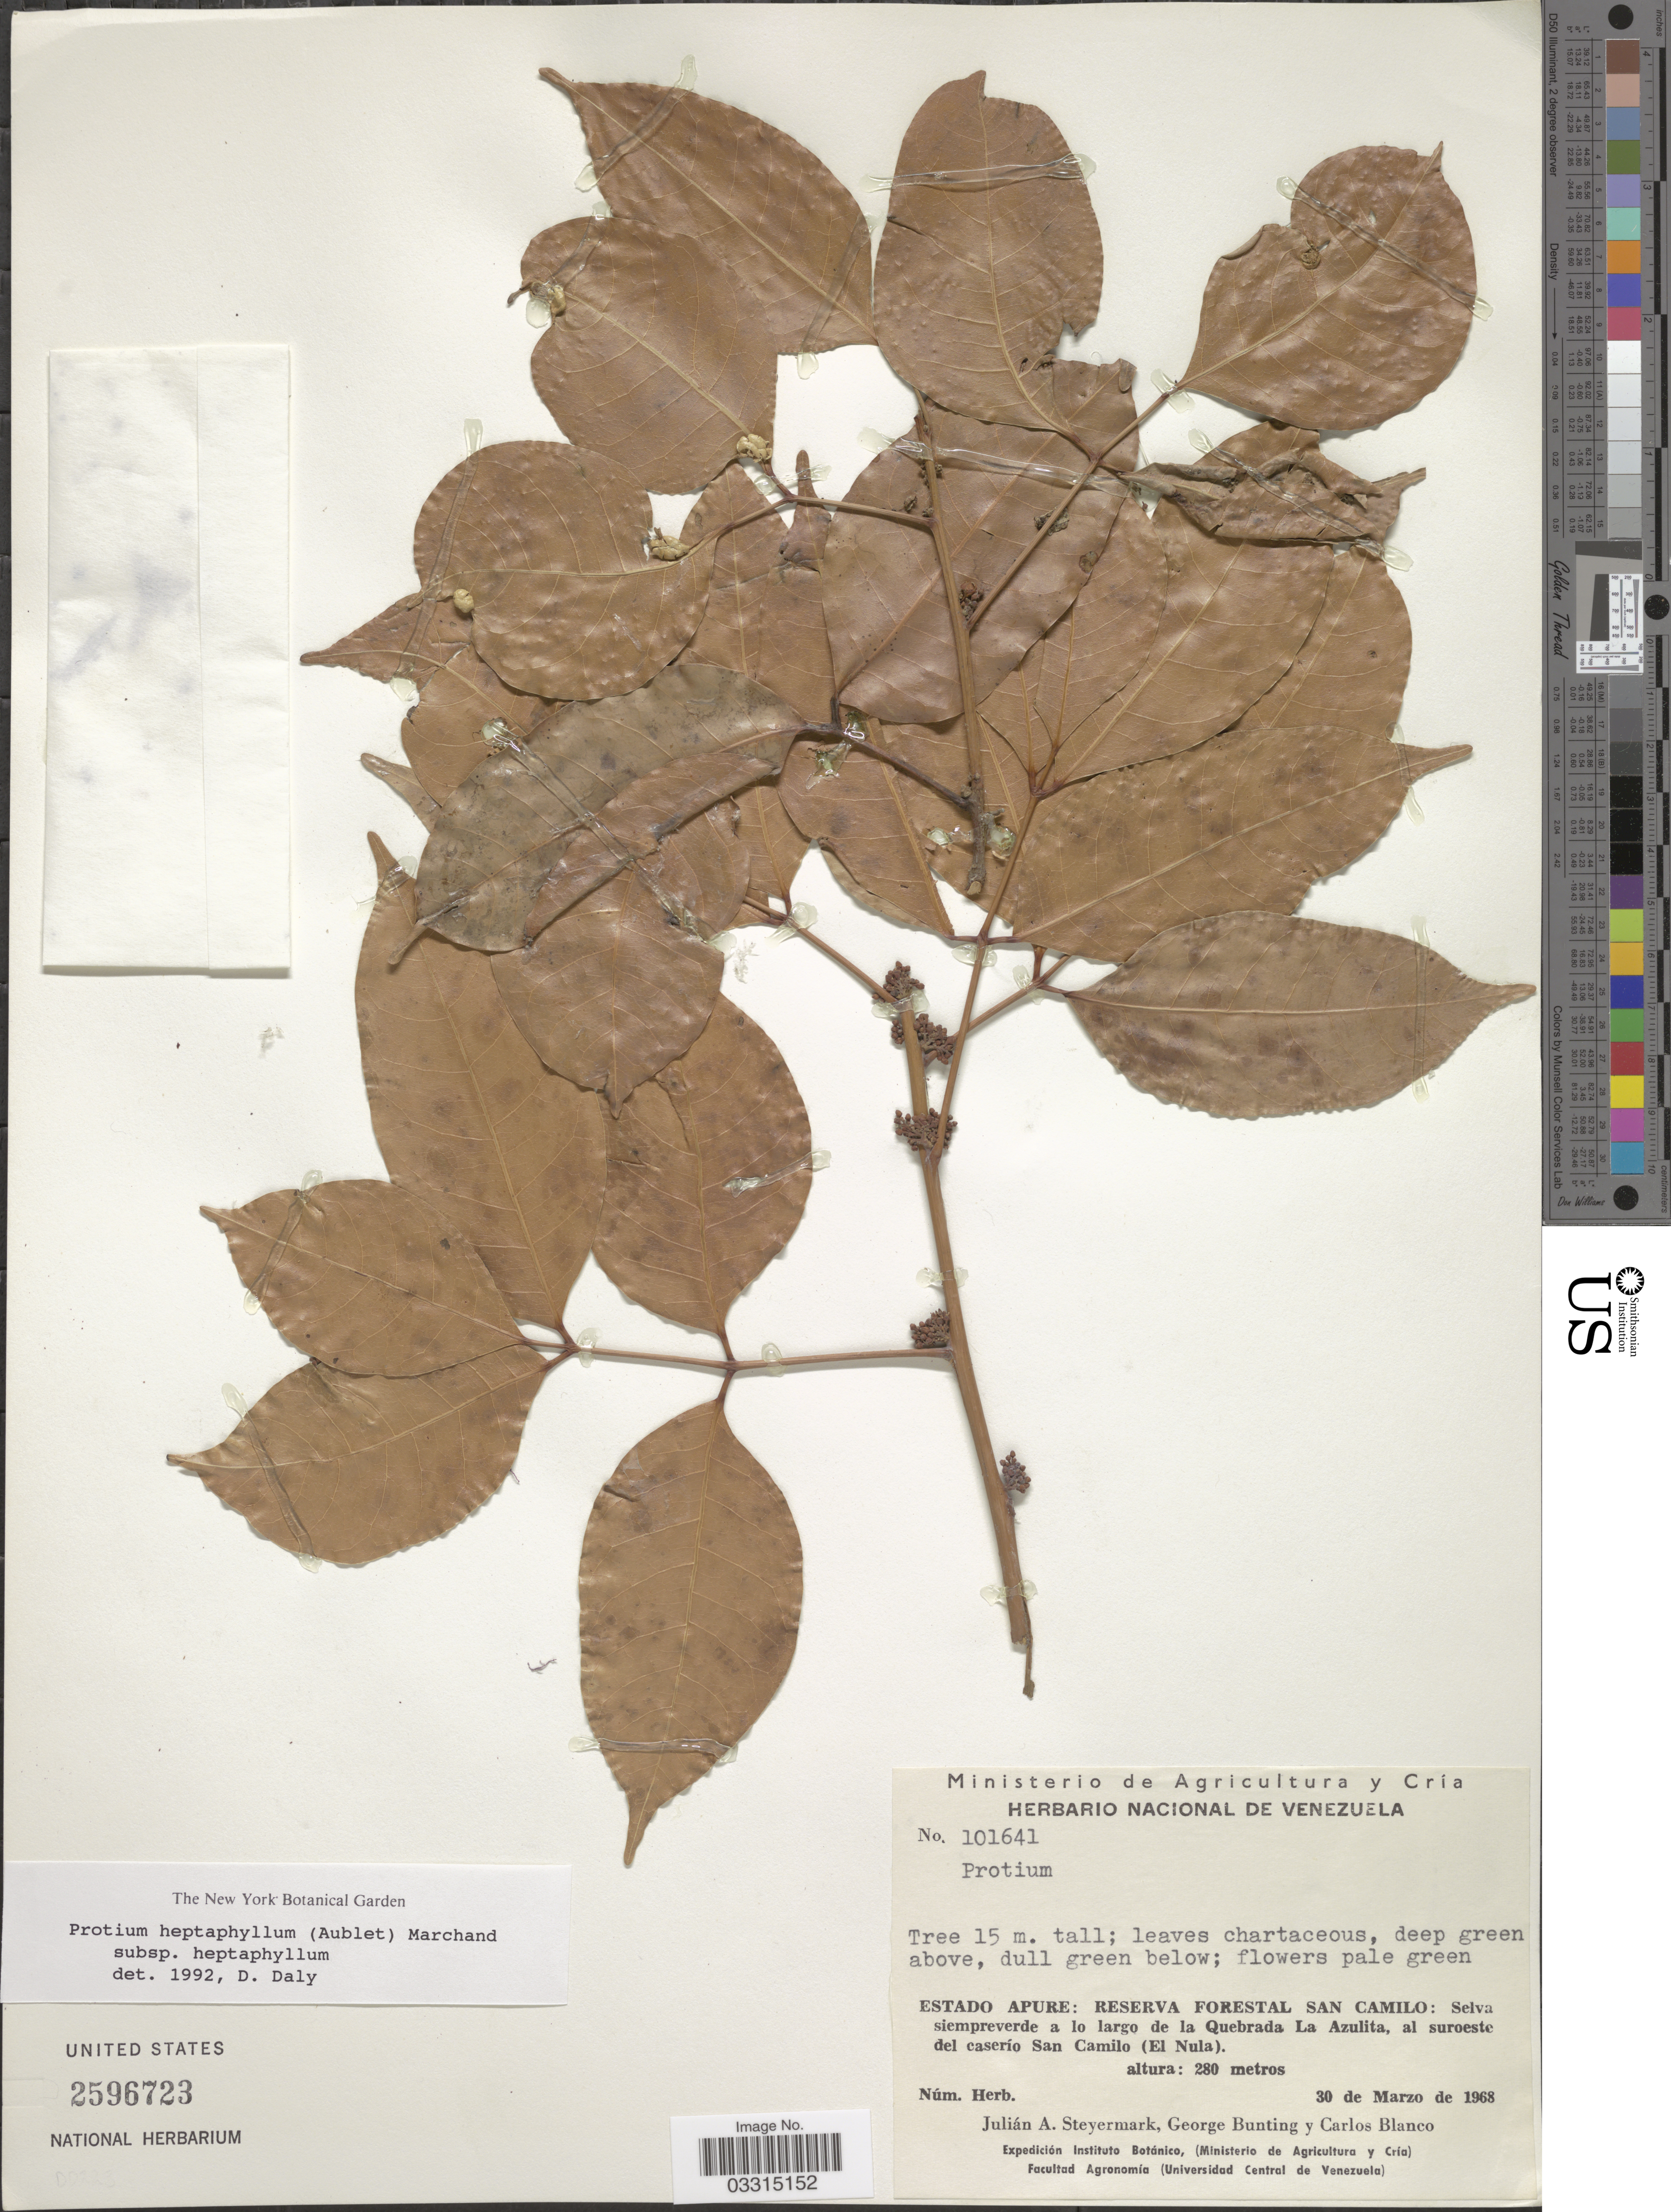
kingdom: Plantae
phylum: Tracheophyta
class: Magnoliopsida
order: Sapindales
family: Burseraceae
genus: Protium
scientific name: Protium heptaphyllum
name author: (Aubl.) Marchand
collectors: J. Steyermark, G. S. Bunting & C. Blanco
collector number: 101641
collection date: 1968-03-30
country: Venezuela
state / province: Apure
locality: Reserva Forestal San Camilo: Selva siempreverde a lo largo de la Quebrada La Azulita, al suroeste del caserío San Camilo (El Nula).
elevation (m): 280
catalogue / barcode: US 2596723